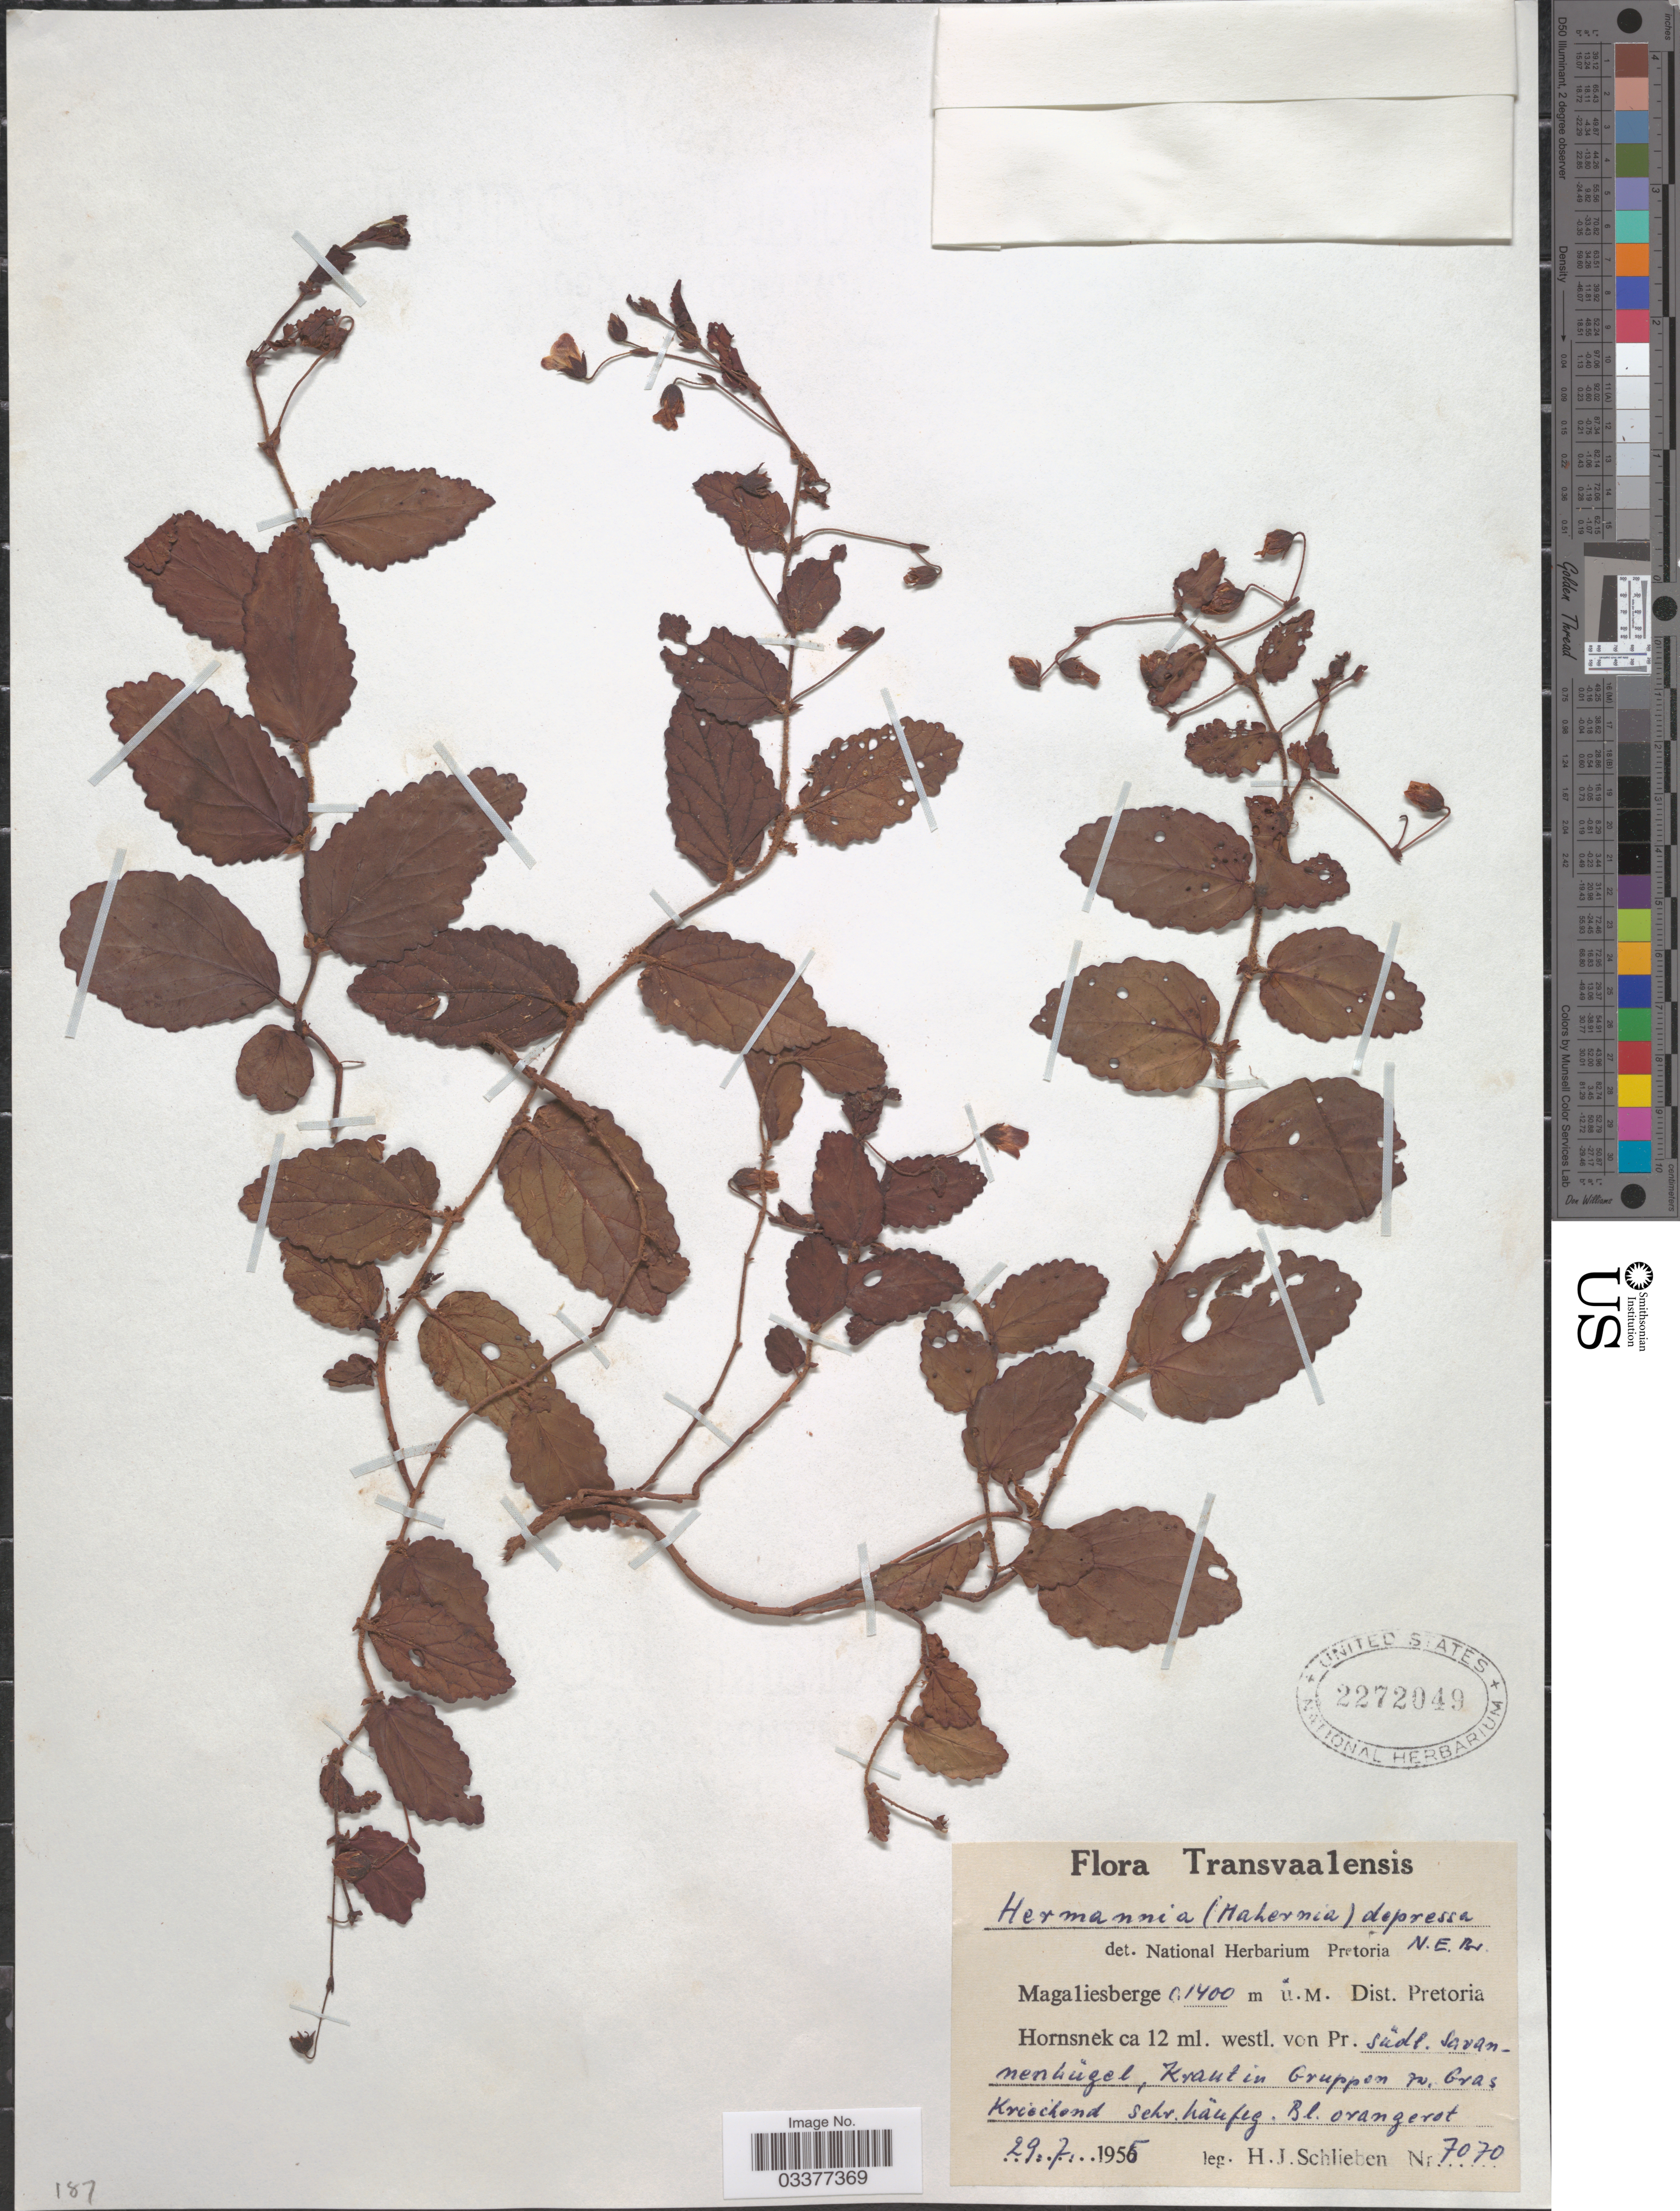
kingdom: Plantae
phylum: Tracheophyta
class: Magnoliopsida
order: Malvales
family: Malvaceae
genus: Hermannia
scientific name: Hermannia depressa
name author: N.E. Br.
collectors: H. J. Schlieben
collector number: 7070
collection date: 1955-07-29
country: South Africa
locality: Transvaalensis. Magaliesberge. Dist. Pretoria. Hornsnek ca 12 ml. westl. von Pr. südl. Savannenhügel.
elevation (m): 1400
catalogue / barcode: US 2272049